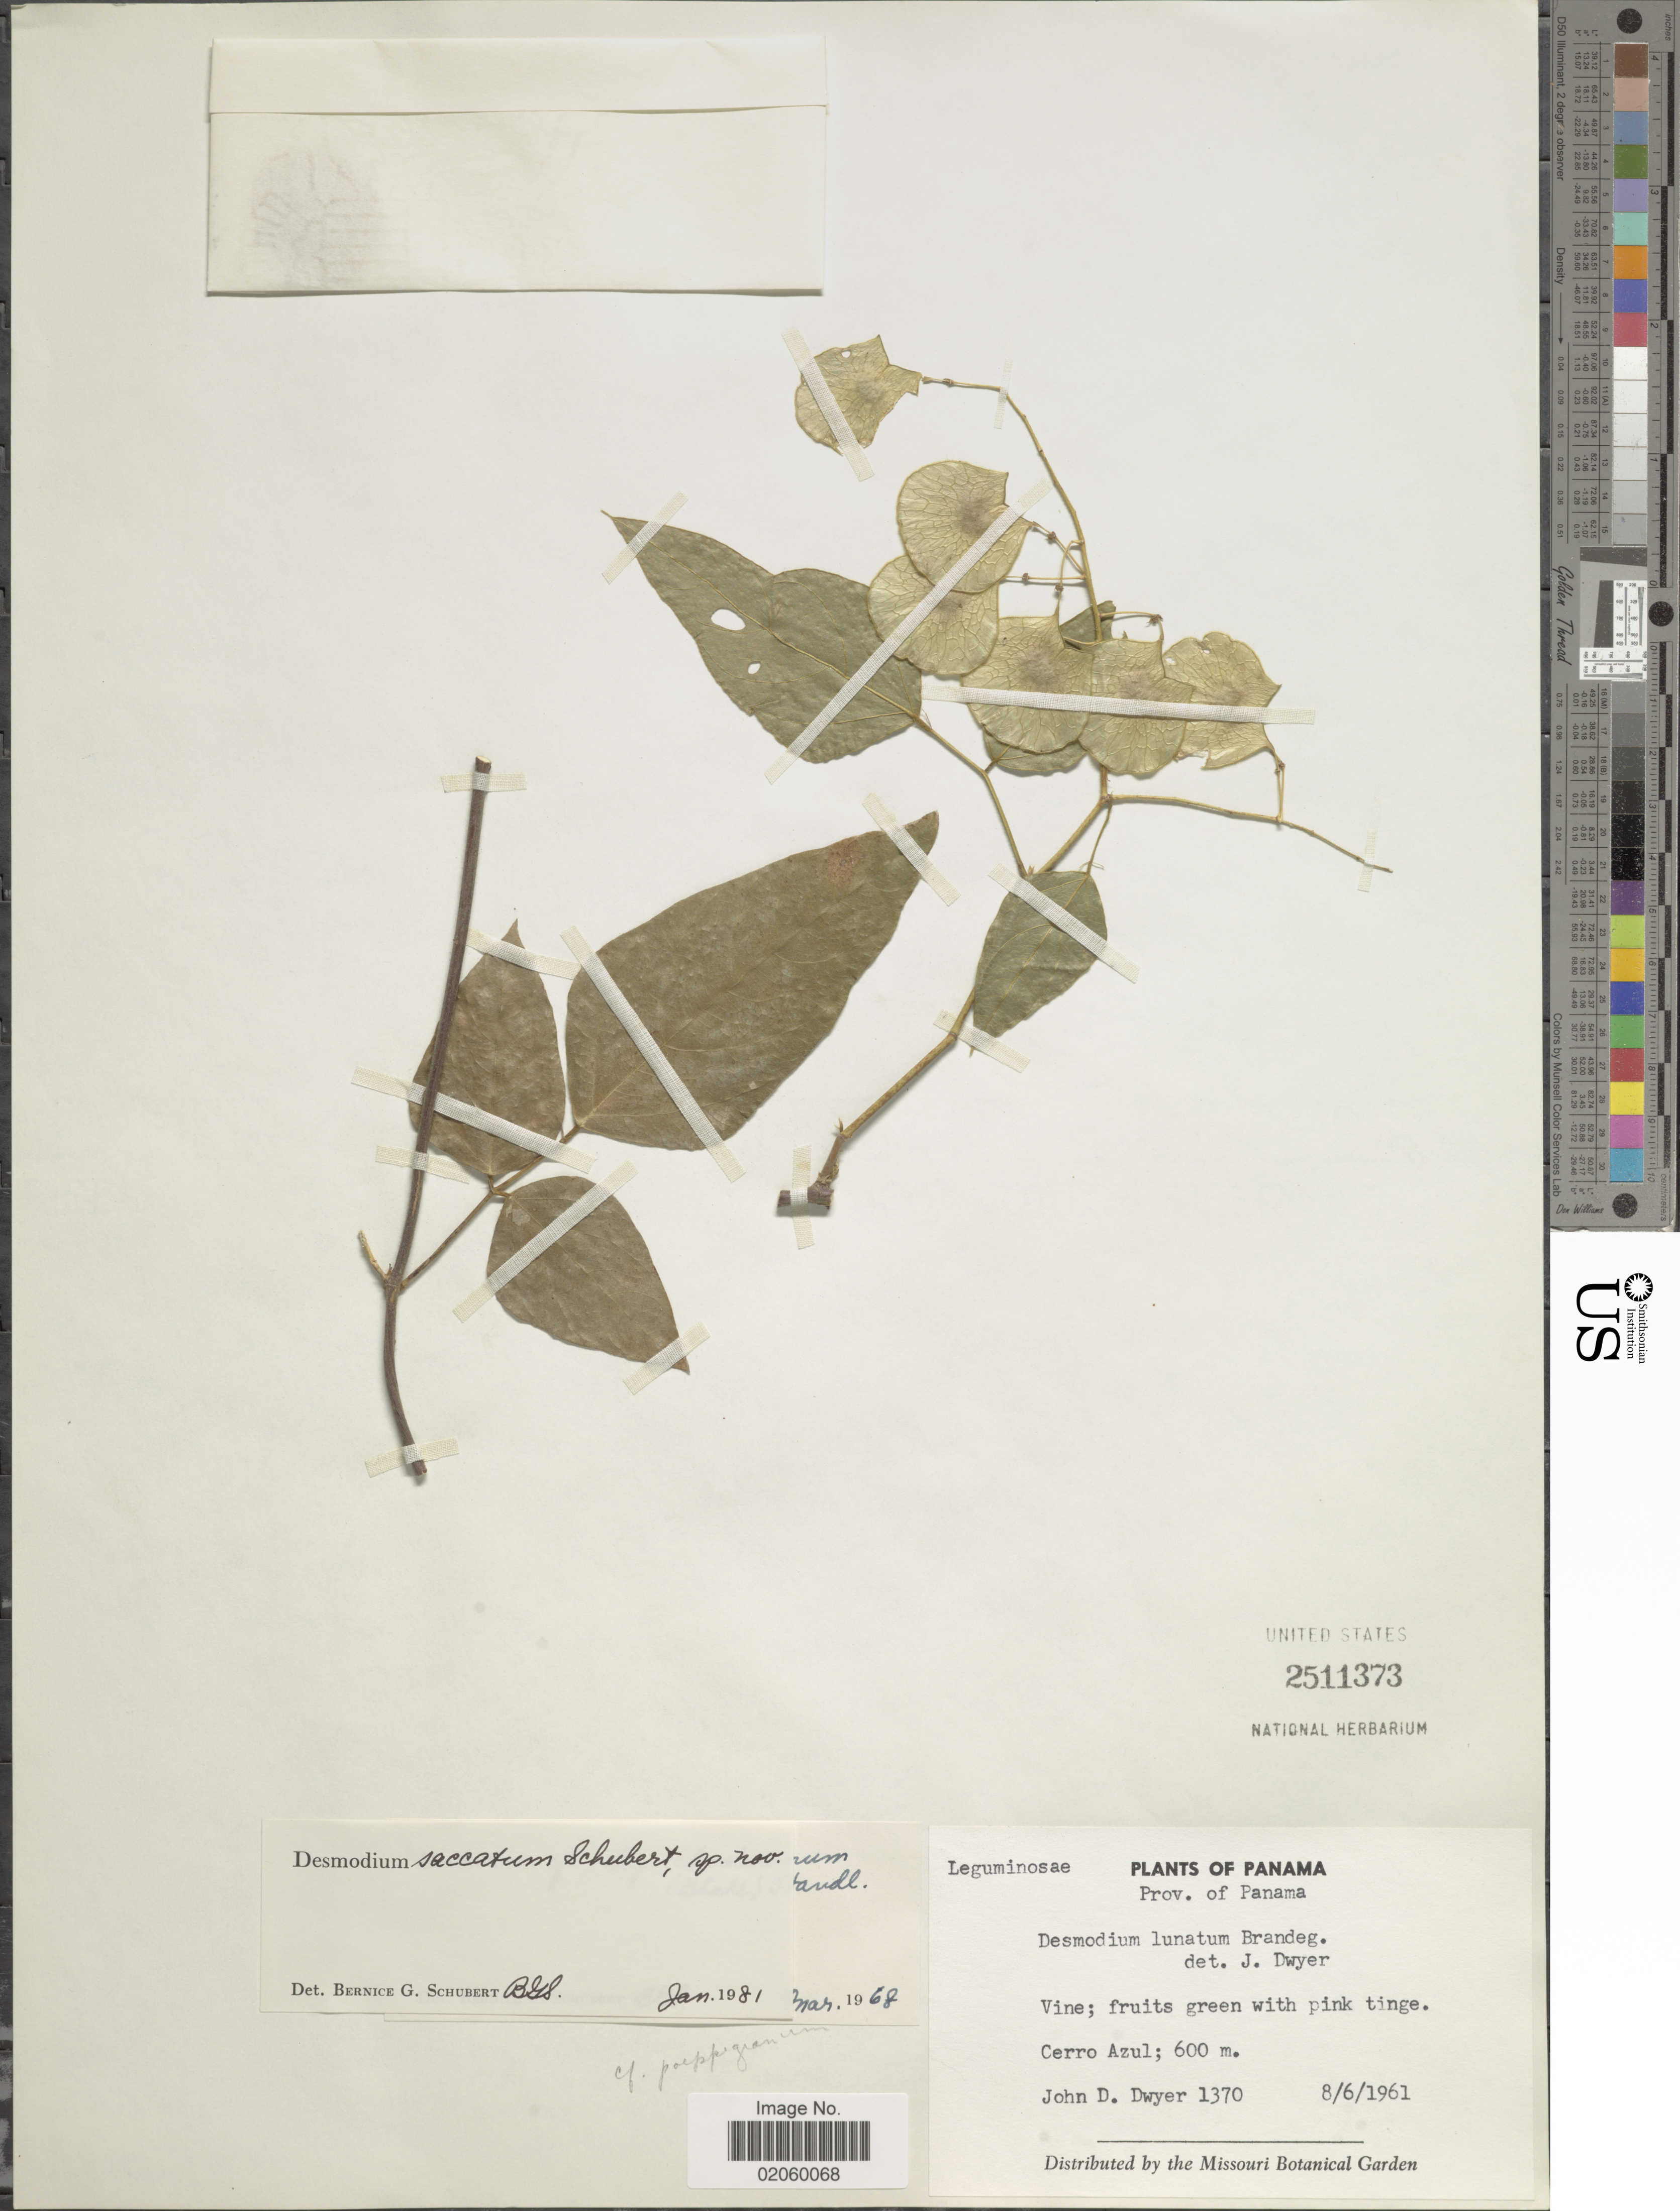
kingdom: Plantae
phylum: Tracheophyta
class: Magnoliopsida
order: Fabales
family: Fabaceae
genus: Desmodium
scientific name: Desmodium saccatum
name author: B.G. Schub.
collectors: J. D. Dwyer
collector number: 1370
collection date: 1961-06-08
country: Panama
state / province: Panamá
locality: Cerro Azul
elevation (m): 600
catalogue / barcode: US 2511373